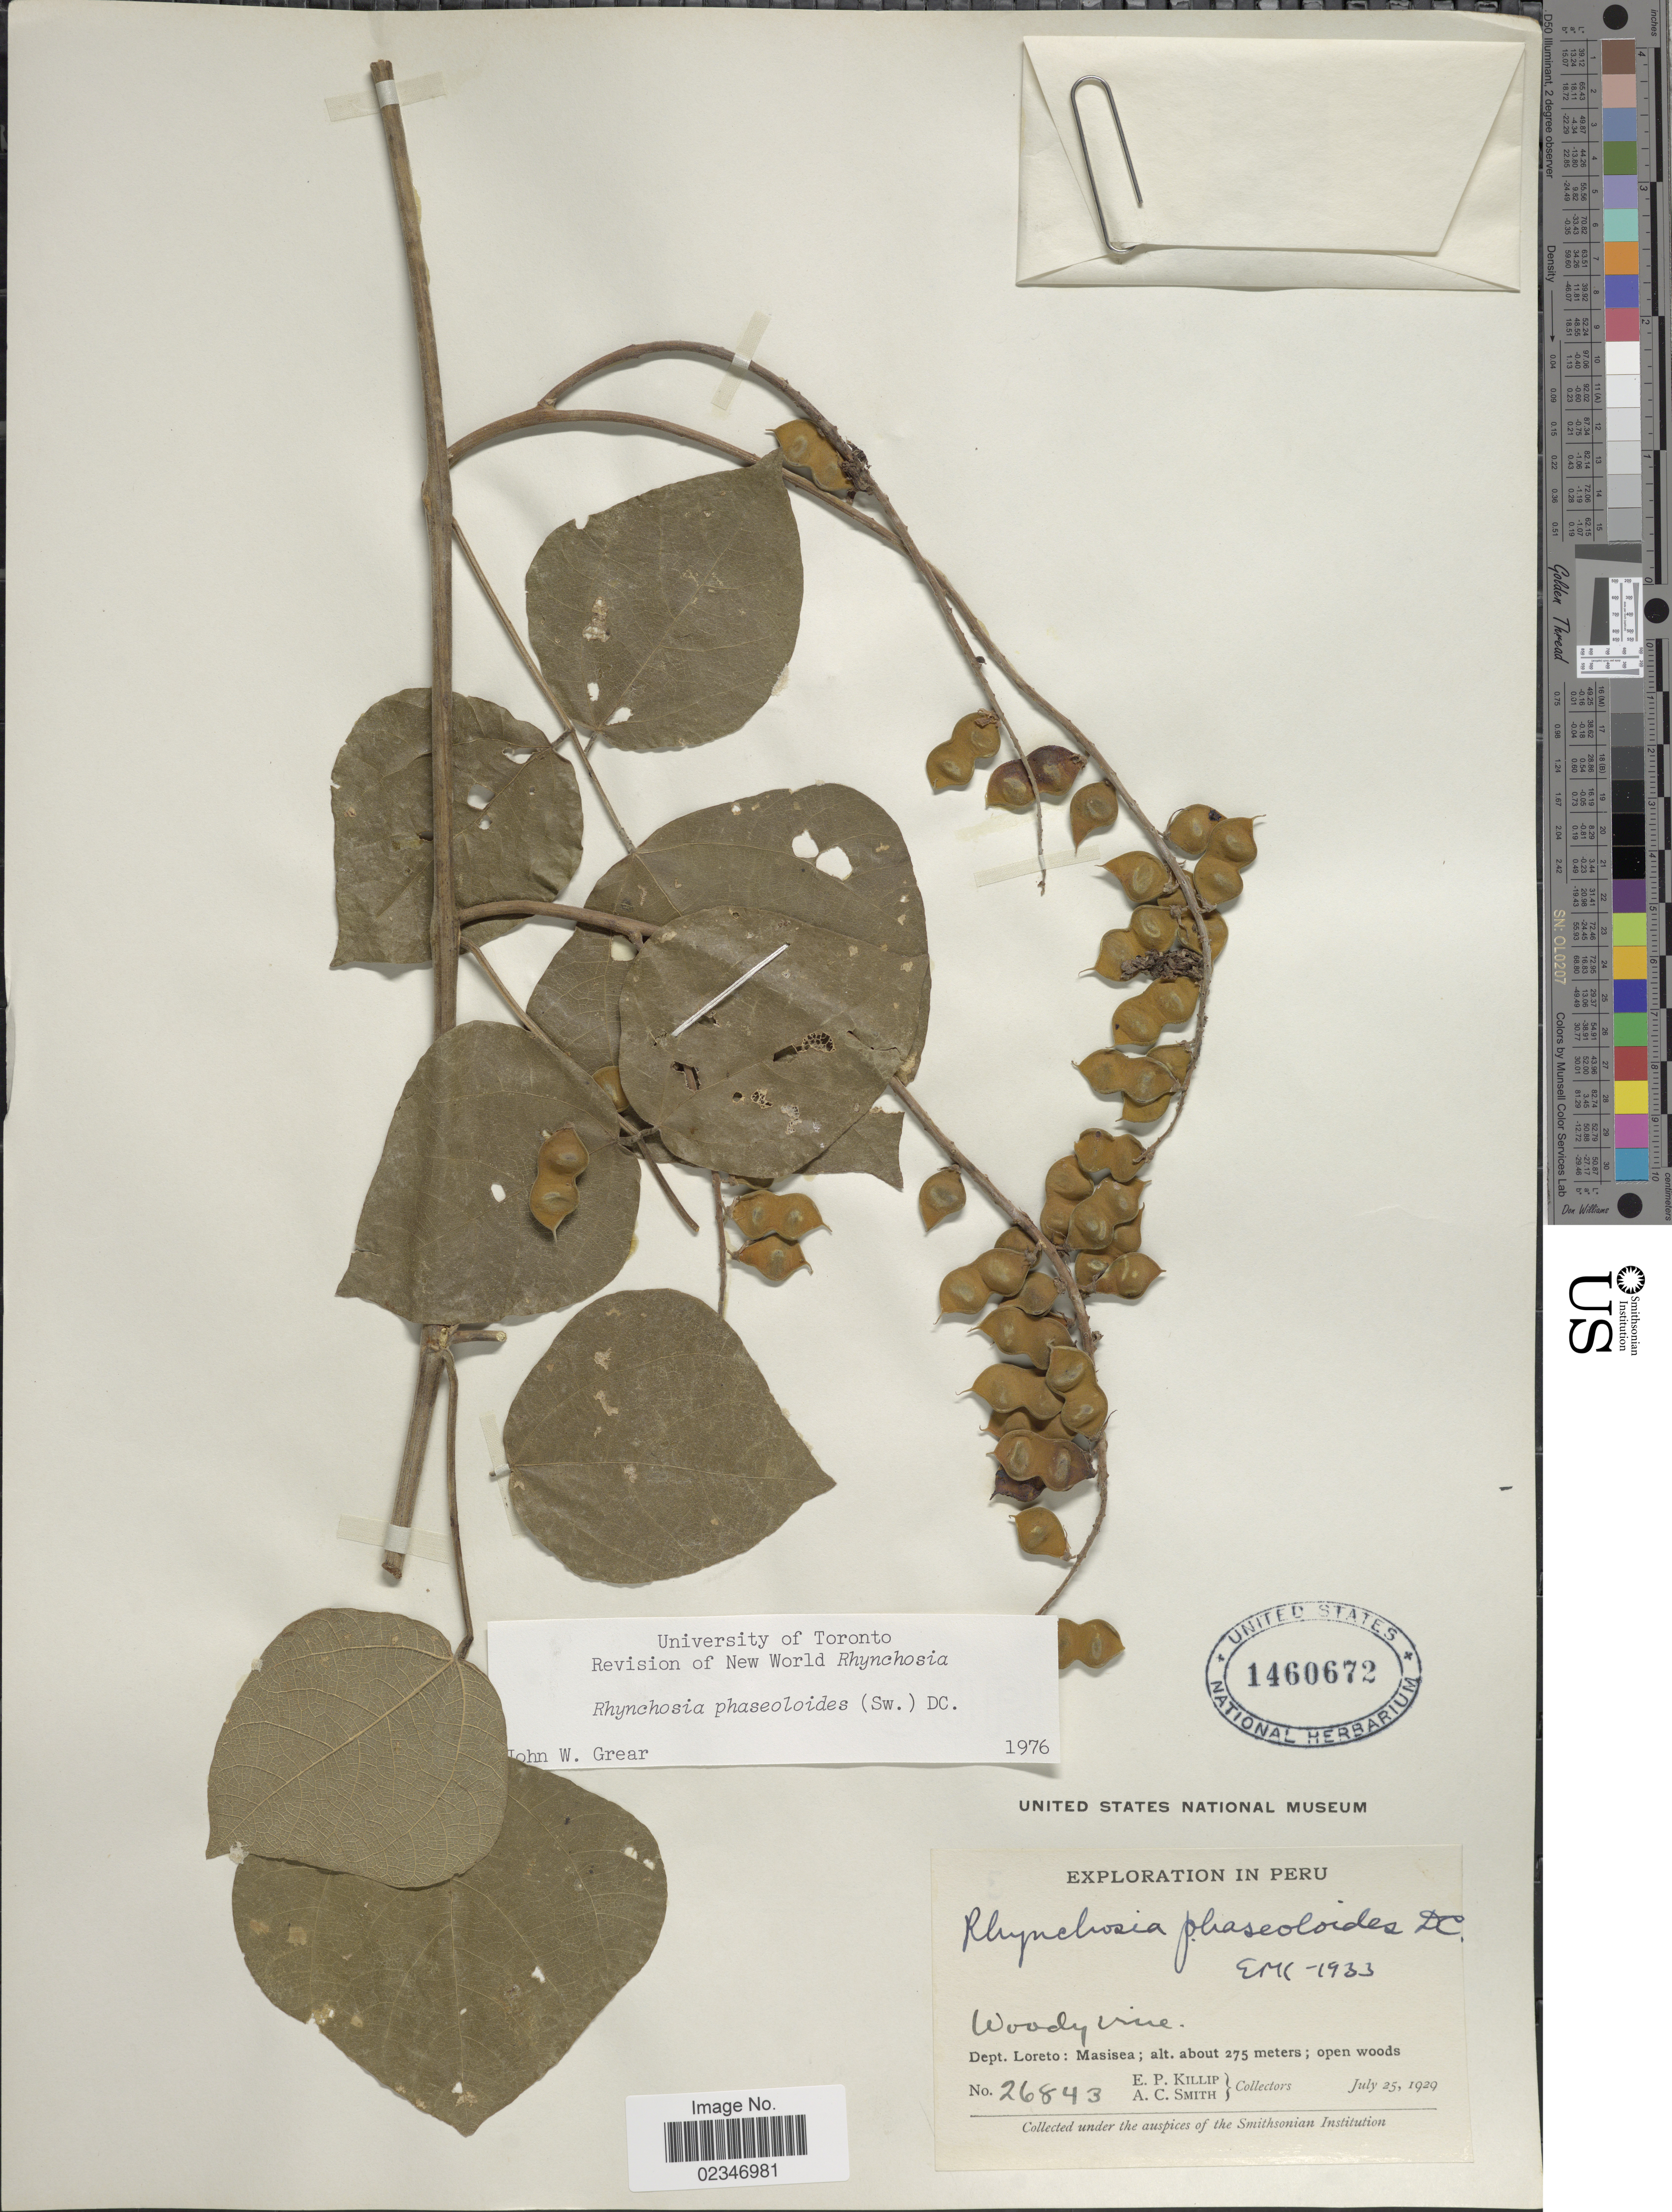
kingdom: Plantae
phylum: Tracheophyta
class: Magnoliopsida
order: Fabales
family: Fabaceae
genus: Rhynchosia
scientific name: Rhynchosia phaseoloides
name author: (Sw.) DC.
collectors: E. P. Killip & A. C. Smith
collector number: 26843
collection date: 1929-07-25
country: Peru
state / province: Loreto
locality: Masisea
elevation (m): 275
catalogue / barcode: US 1460672